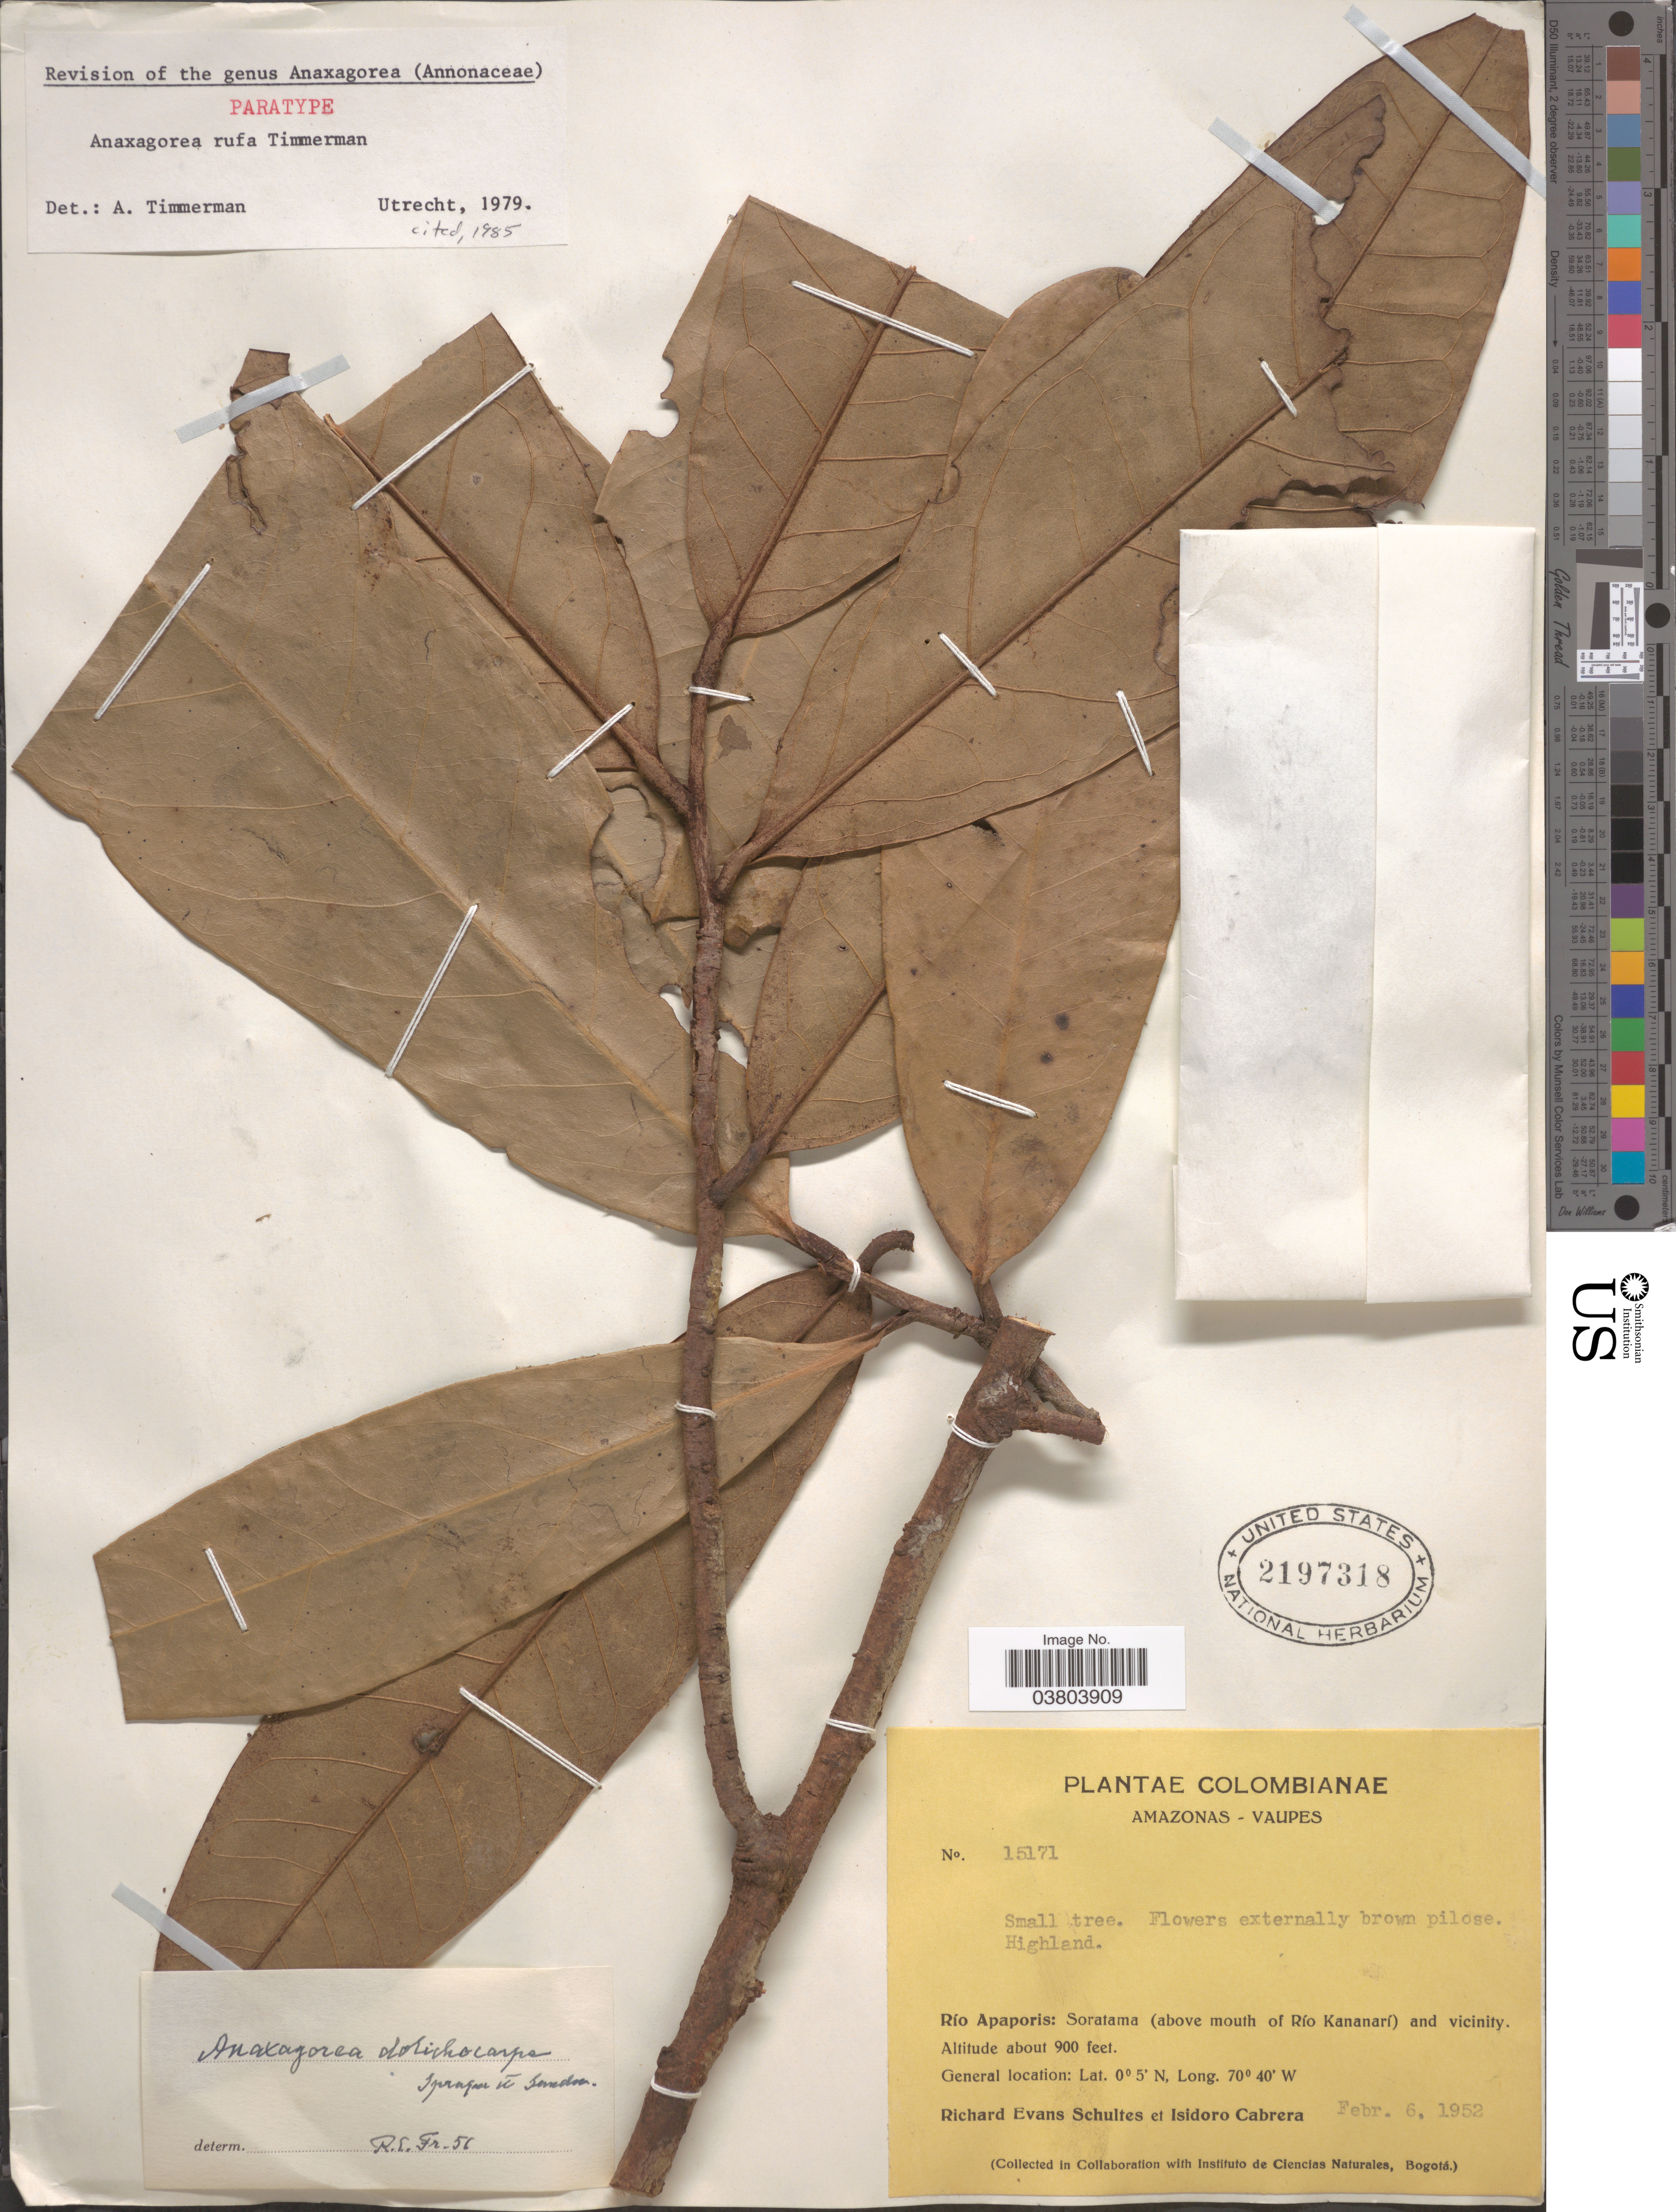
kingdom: Plantae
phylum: Tracheophyta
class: Magnoliopsida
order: Magnoliales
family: Annonaceae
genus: Anaxagorea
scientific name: Anaxagorea rufa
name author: Timmerman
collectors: R. E. Schultes & I. Cabrera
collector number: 15171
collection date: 1952-02-06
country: Colombia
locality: Amazonas-Vaupes. Río Apaporis: Soratama (above mouth of Río Kanararí) and vicinity.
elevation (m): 274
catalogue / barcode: US 2197318